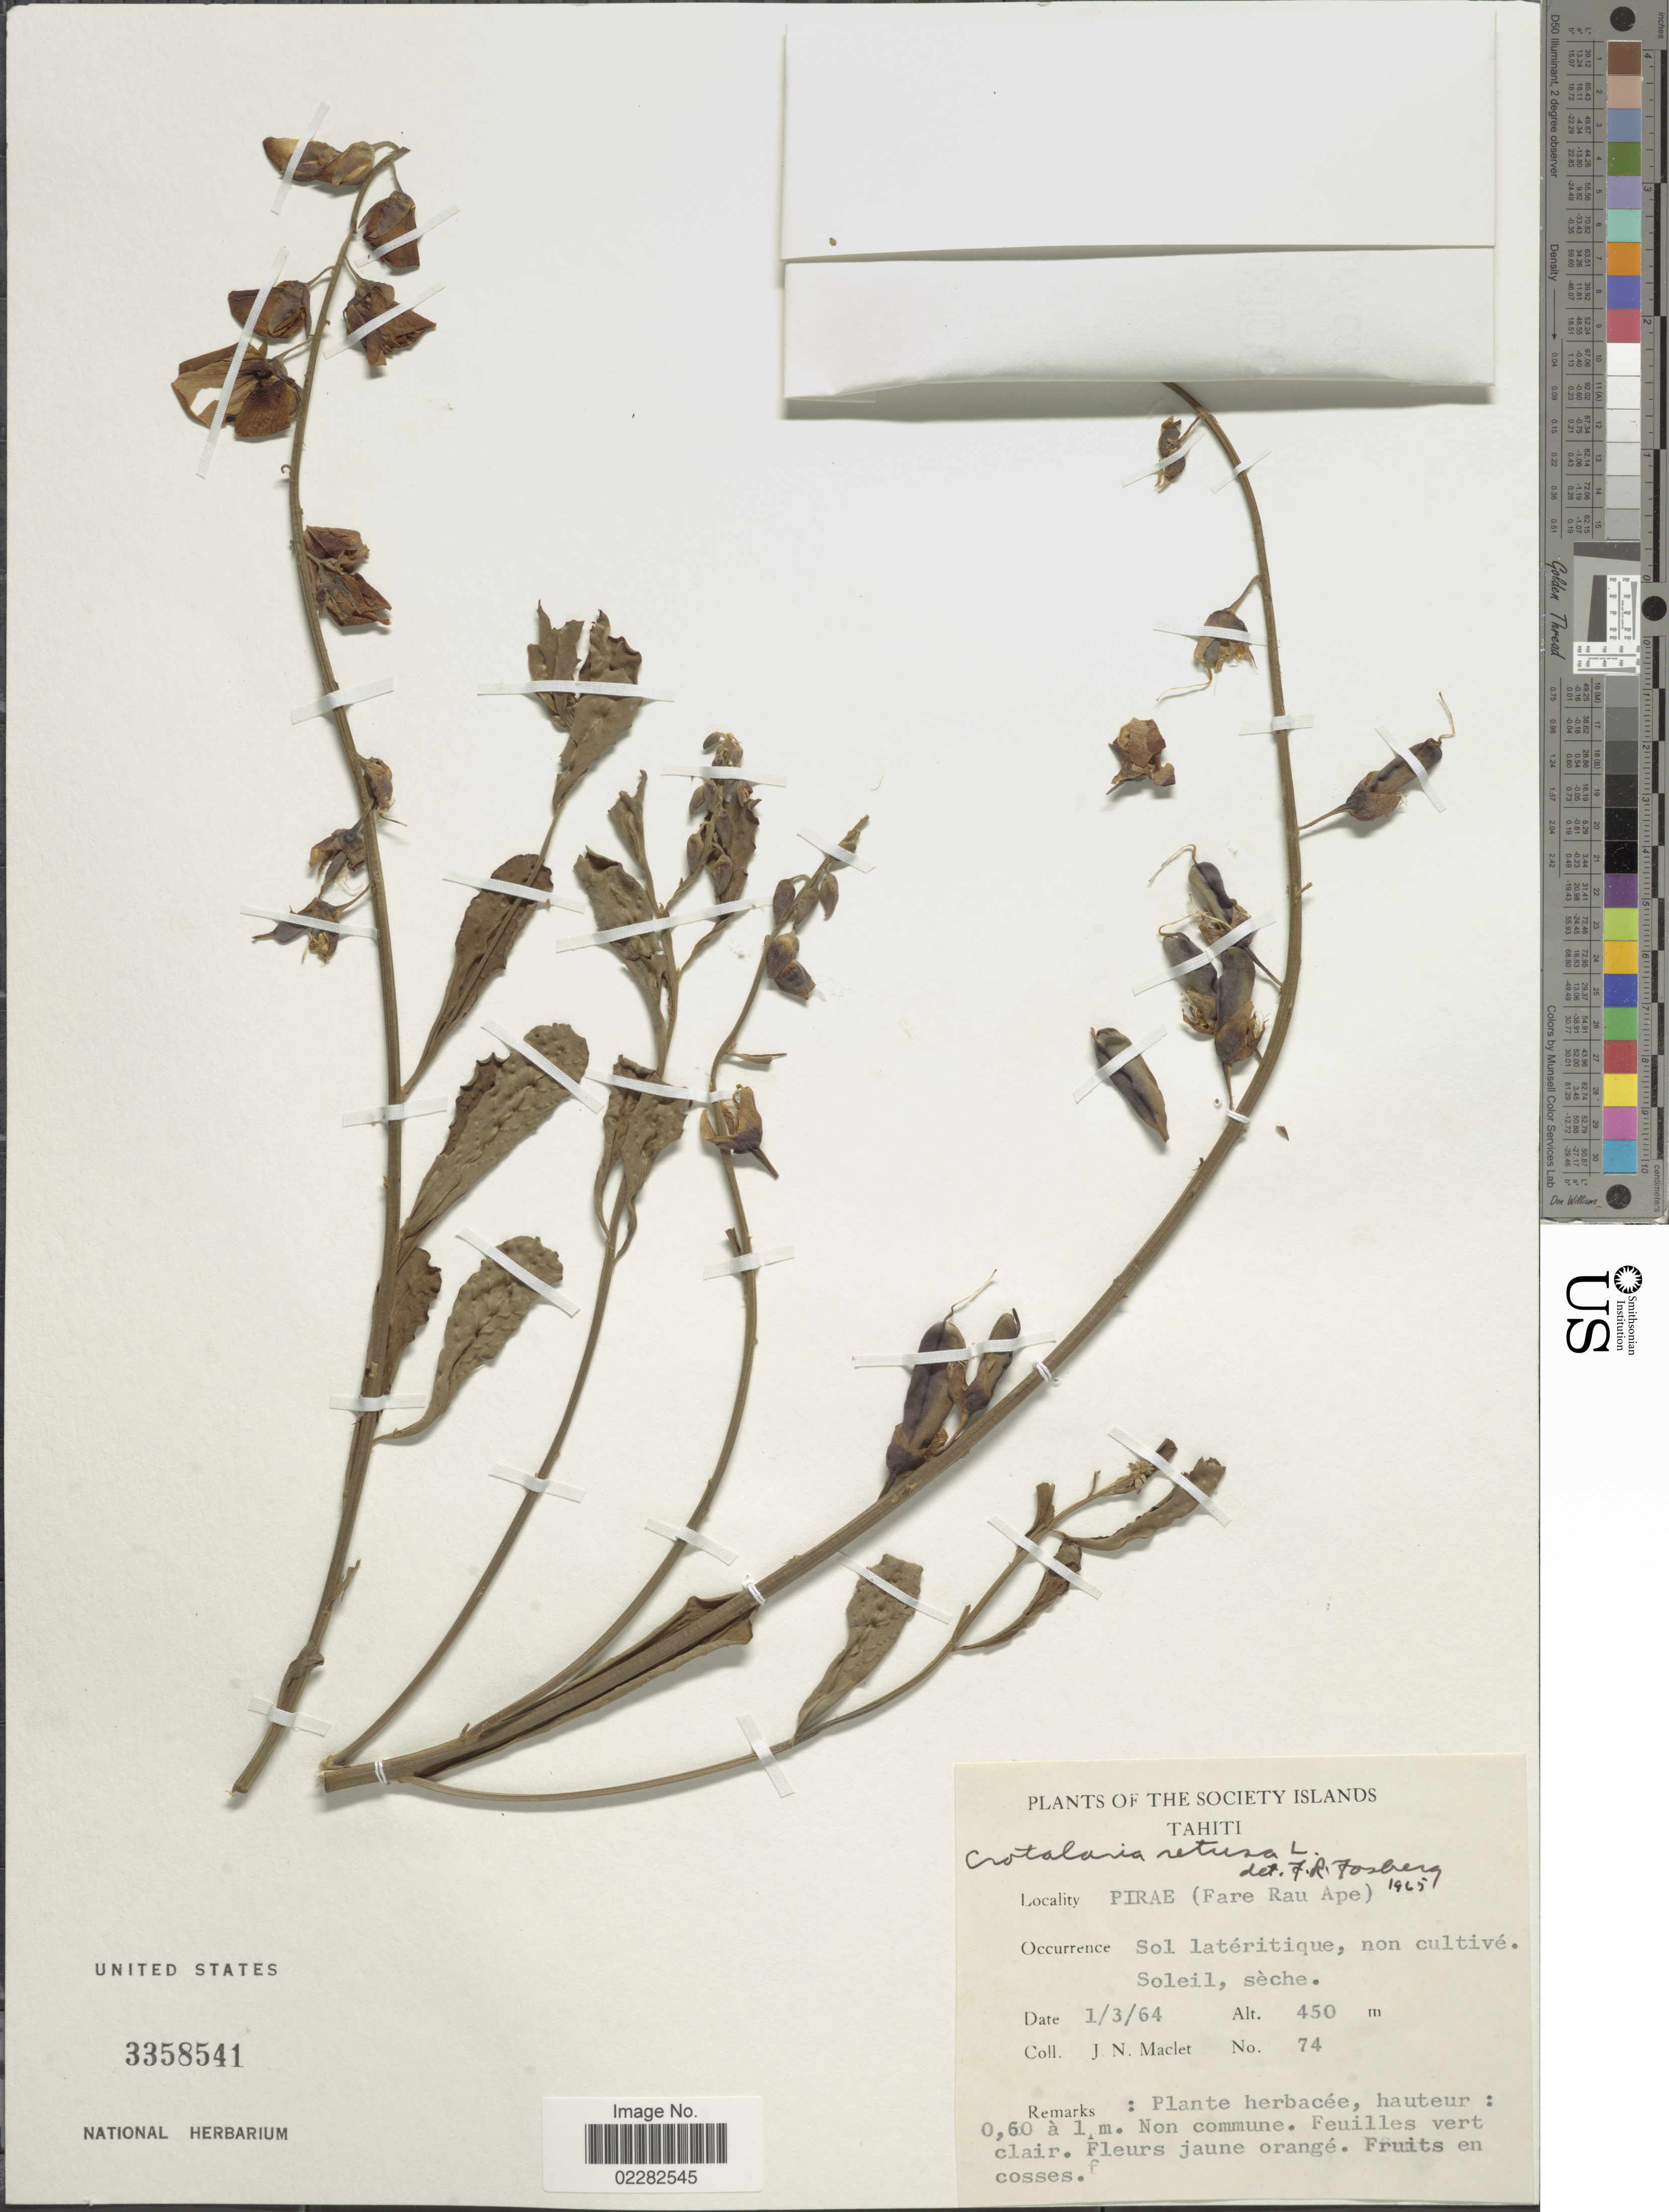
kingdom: Plantae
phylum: Tracheophyta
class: Magnoliopsida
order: Fabales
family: Fabaceae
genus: Crotalaria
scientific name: Crotalaria retusa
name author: L.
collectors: J. Maclet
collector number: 74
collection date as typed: Transcribed d/m/y: 1/3/64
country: French Polynesia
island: Tahiti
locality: Society Islands, Tahiti, Pirae (Fare Rau Ape).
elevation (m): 450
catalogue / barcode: US 3358541